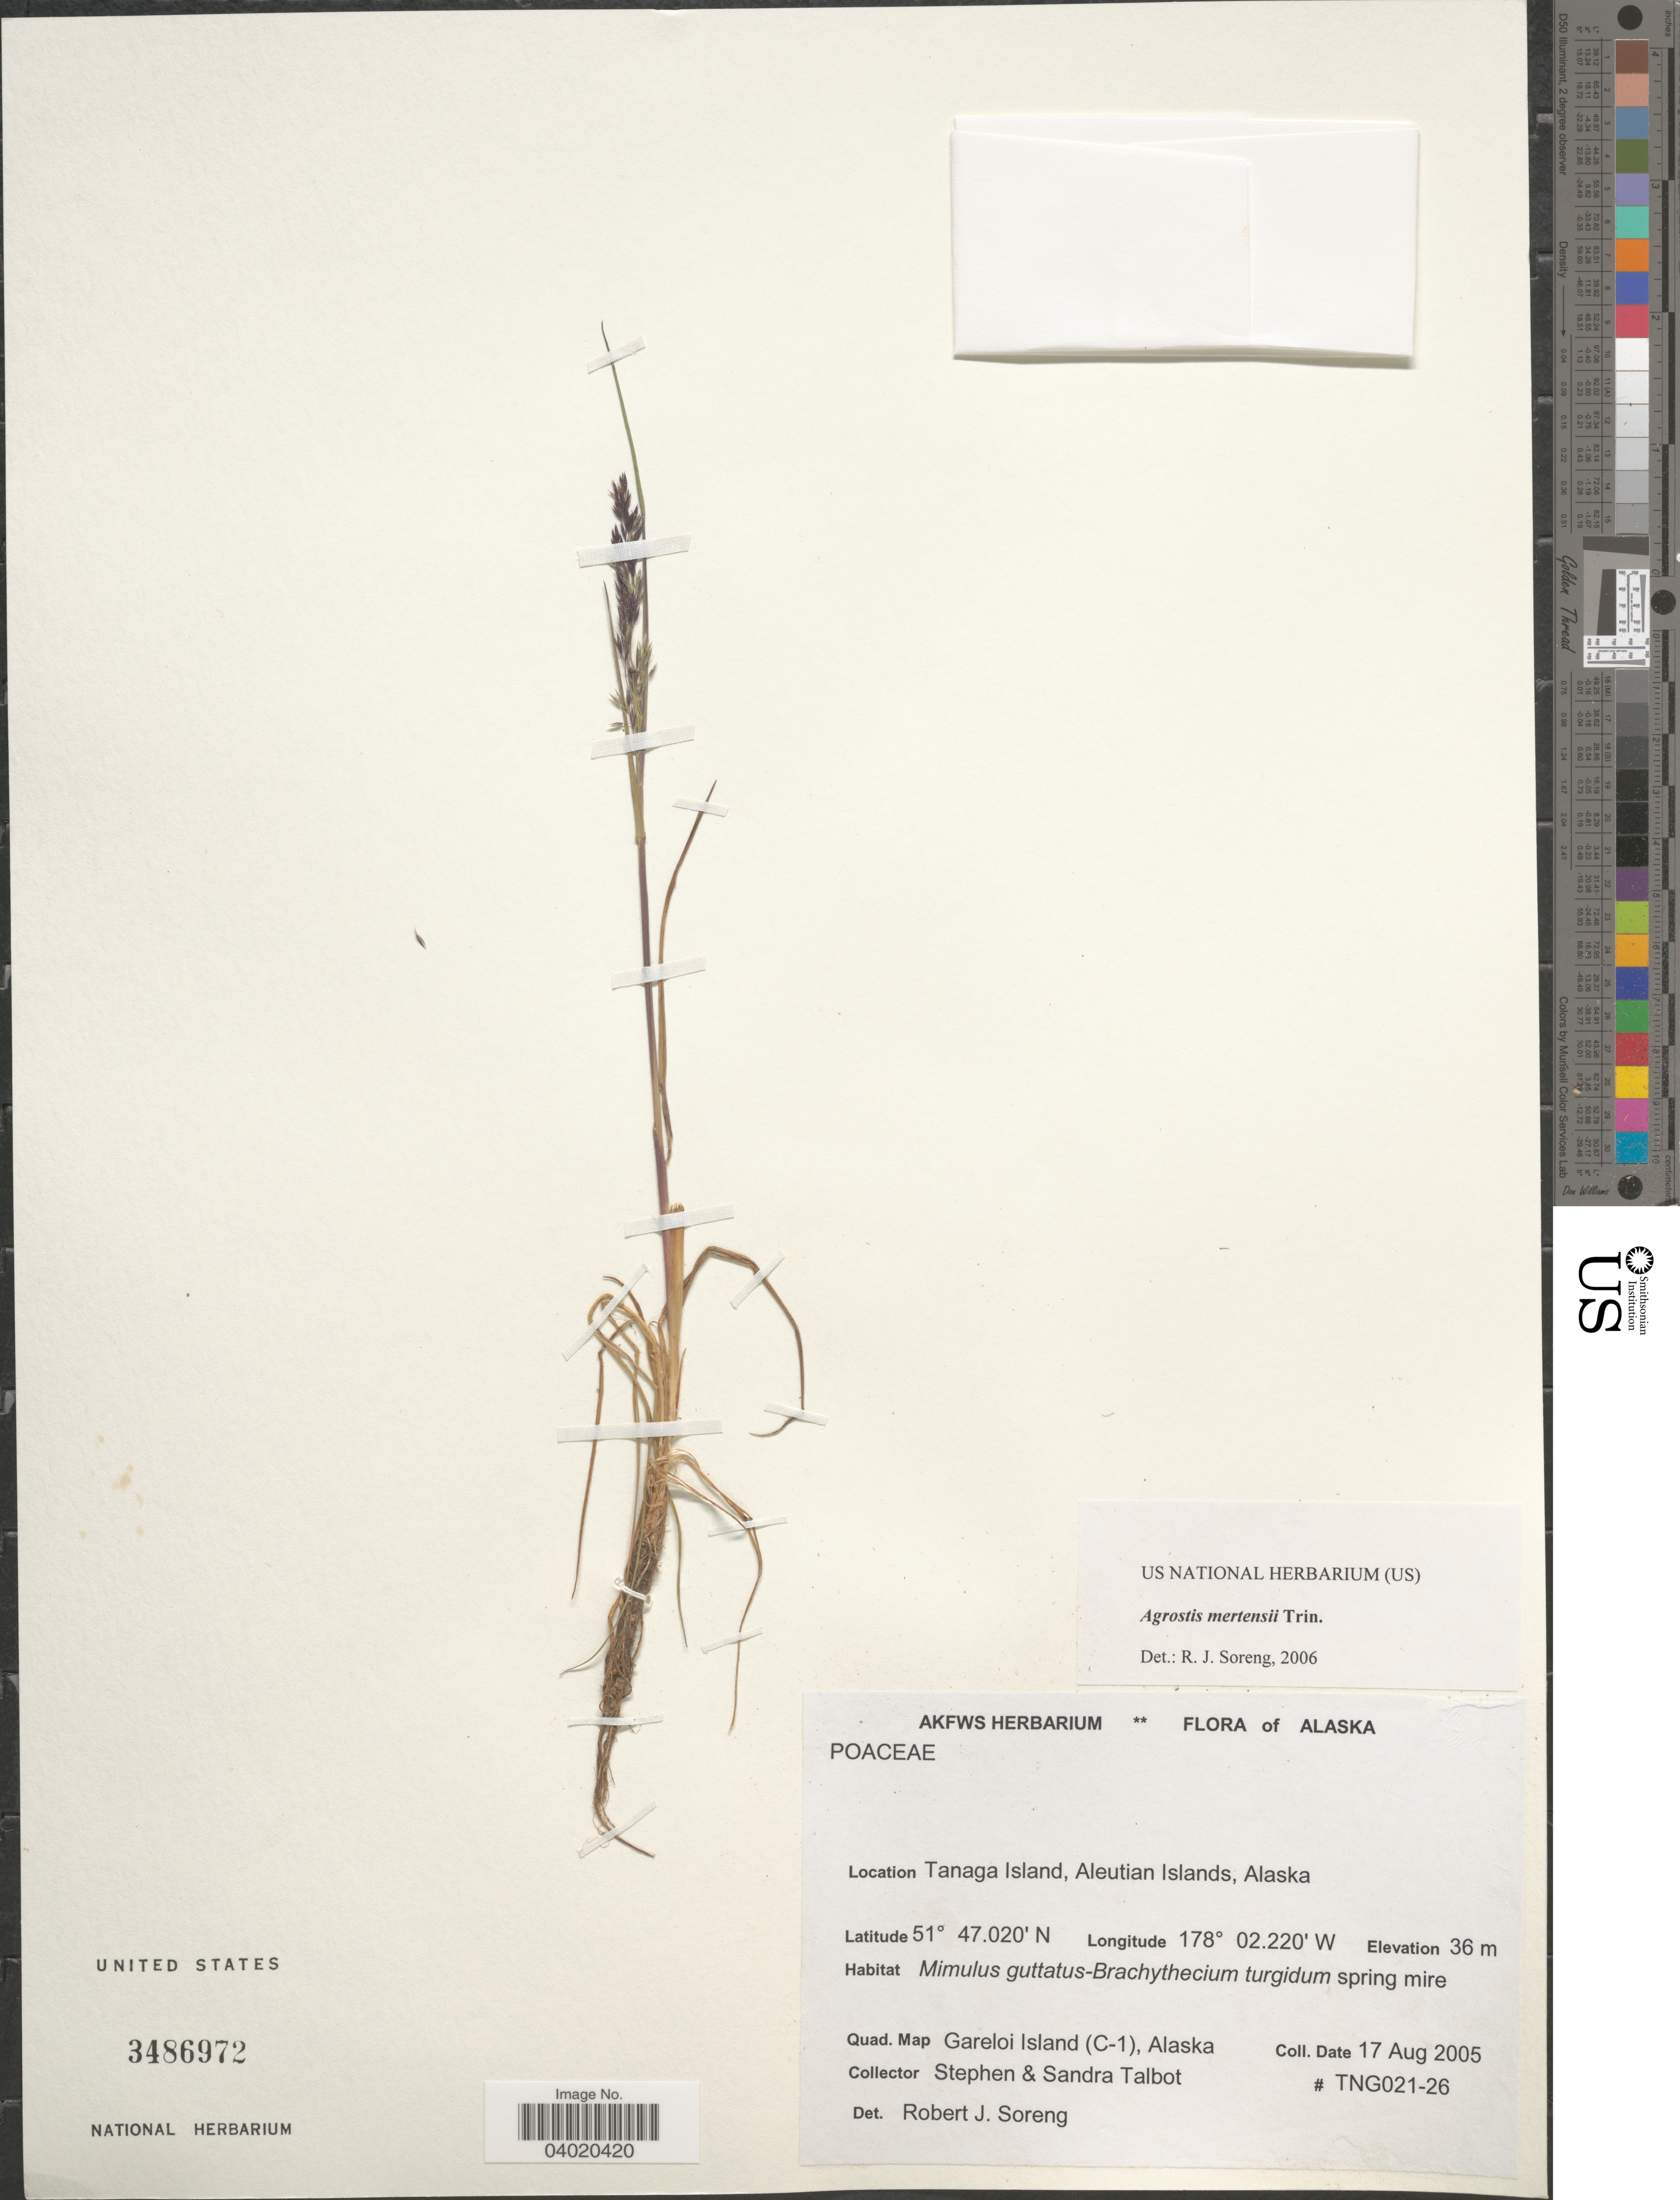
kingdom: Plantae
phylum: Tracheophyta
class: Liliopsida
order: Poales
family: Poaceae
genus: Agrostis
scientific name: Agrostis mertensii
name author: Trin.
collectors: S. S. Talbot & S. Talbot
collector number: TNG021-26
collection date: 2005-08-17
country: United States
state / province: Alaska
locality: Tanaga Island, Aleutian Islands. Quad. Map Gareloi Islands (C-1).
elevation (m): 36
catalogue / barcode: US 3486972